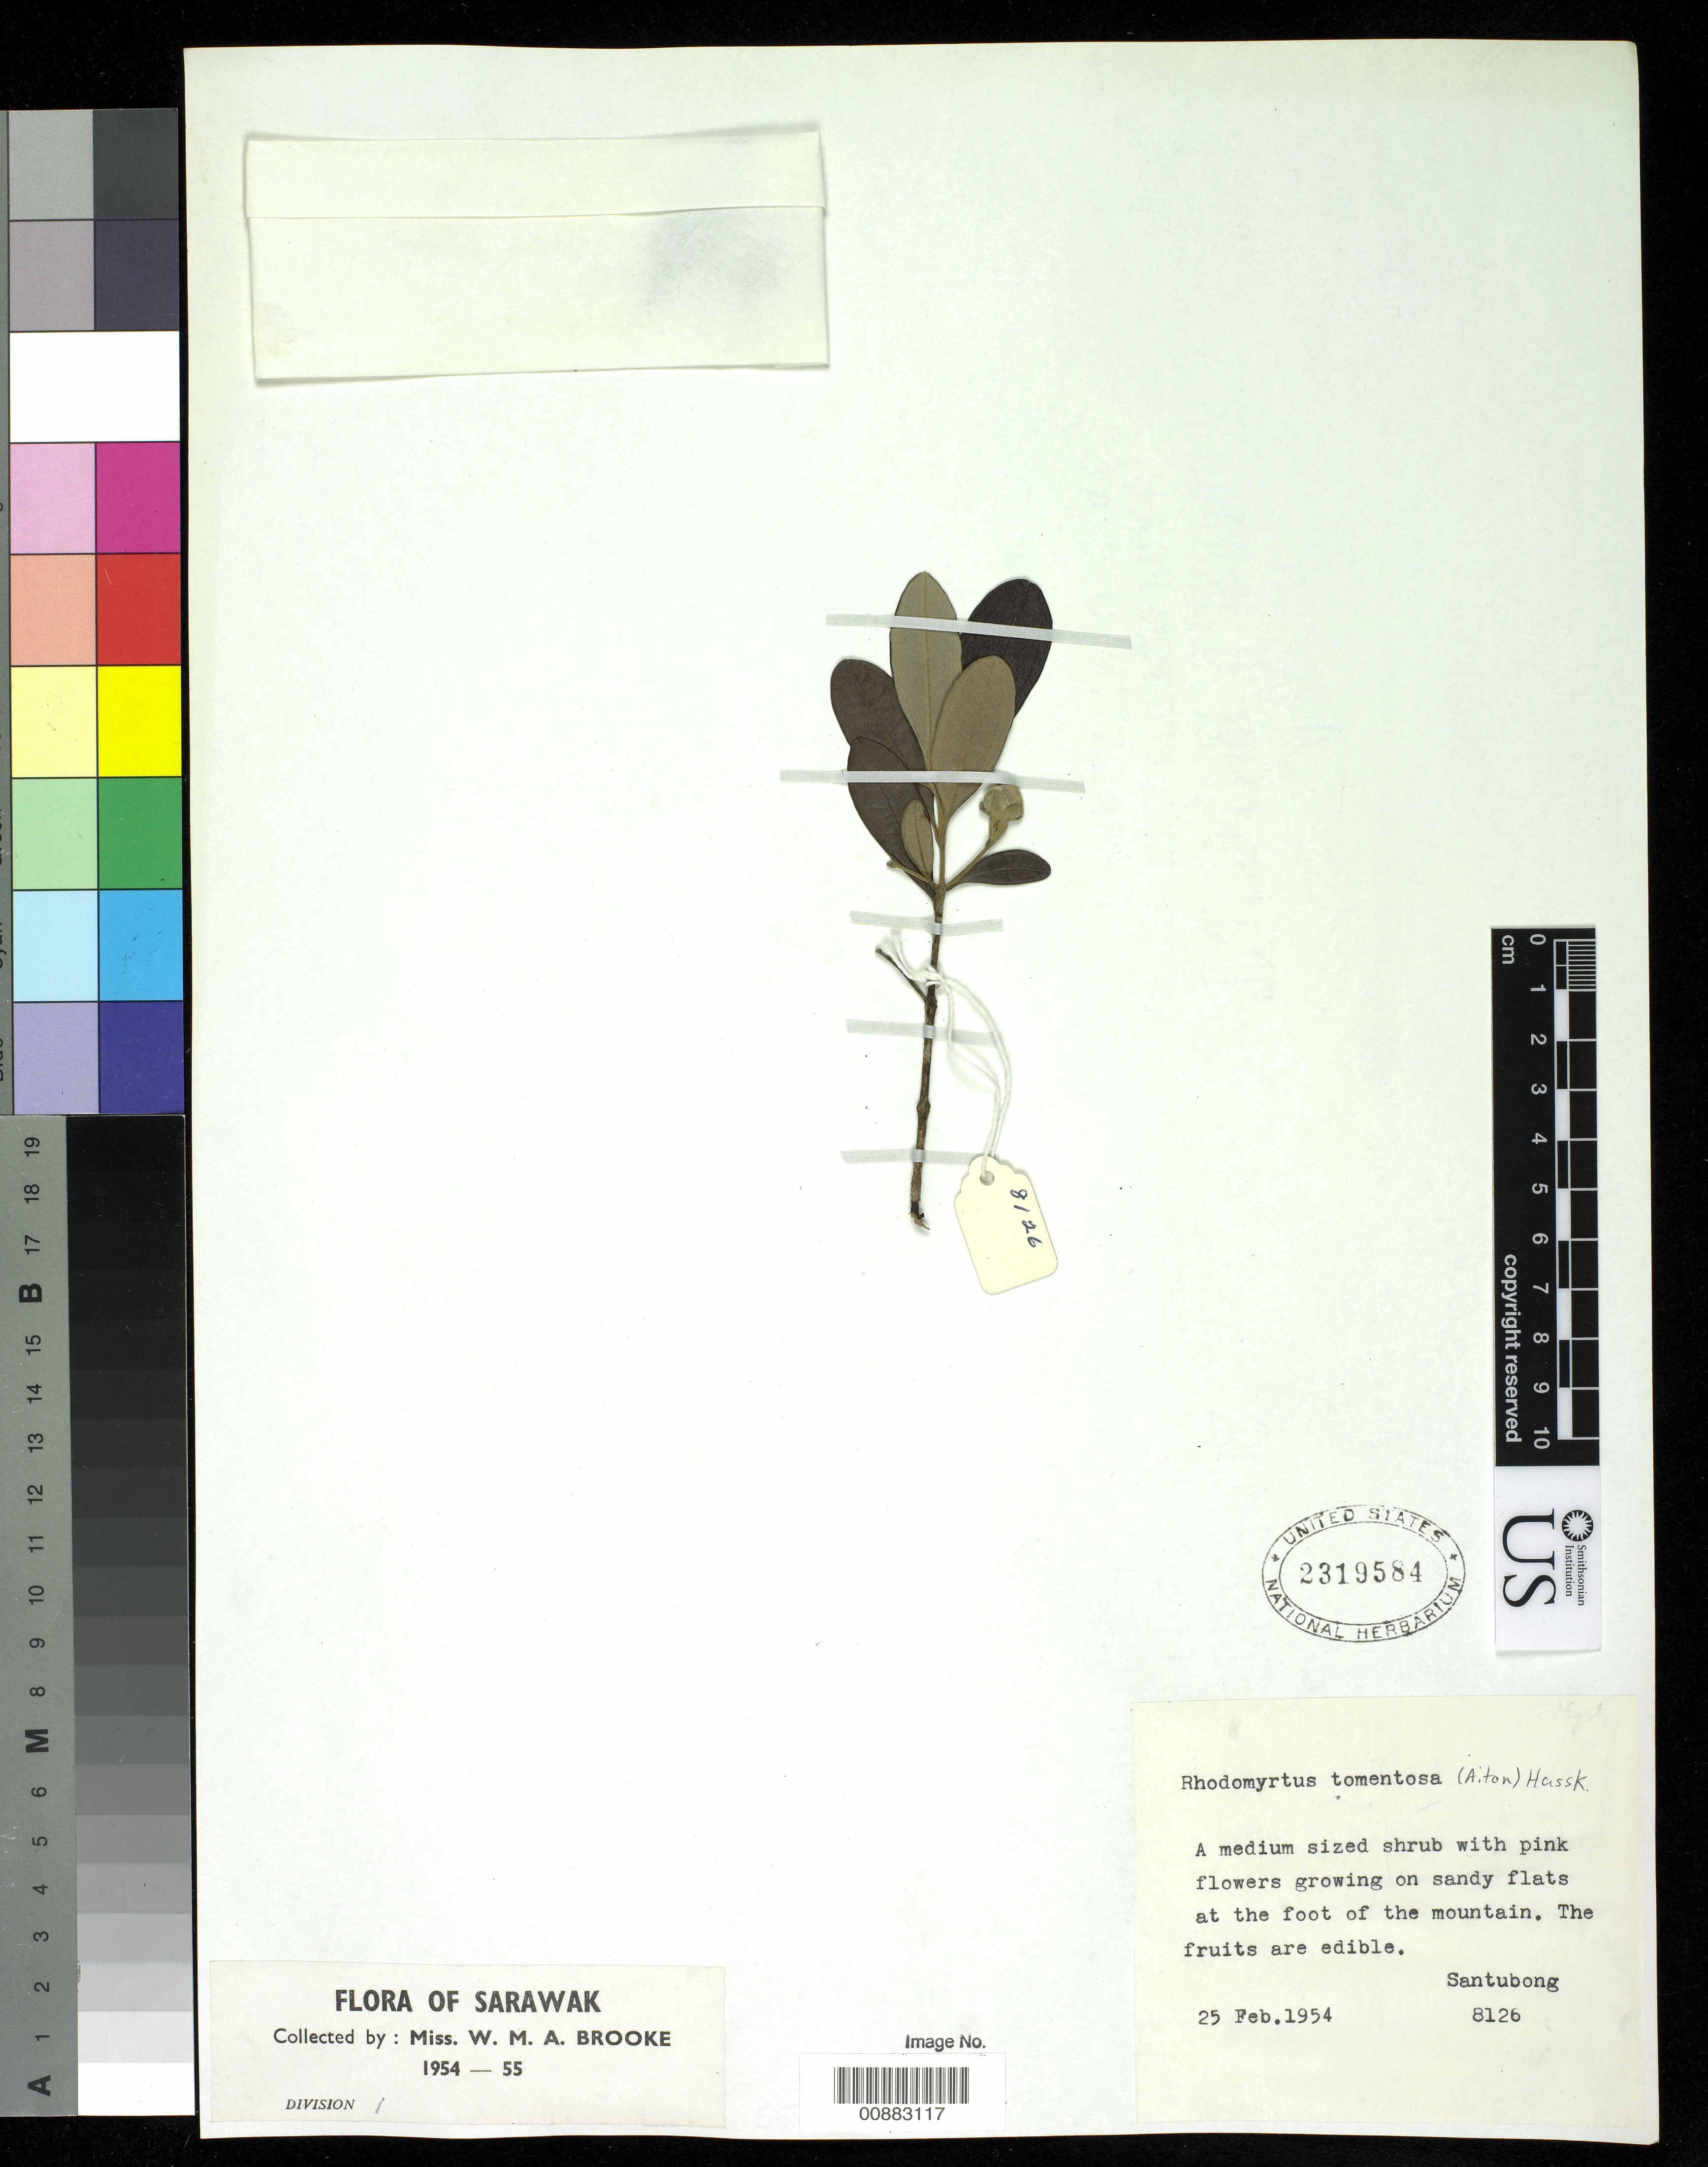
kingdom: Plantae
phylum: Tracheophyta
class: Magnoliopsida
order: Myrtales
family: Myrtaceae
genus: Rhodomyrtus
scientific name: Rhodomyrtus tomentosa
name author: (Aiton) Hassk.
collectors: Santubong & W. Brooke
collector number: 8126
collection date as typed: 25 Feb 1954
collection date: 1954-02-25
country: Malaysia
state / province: Sarawak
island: Borneo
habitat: growing on sandy flats at the foot of the mountain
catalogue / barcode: US 2319584